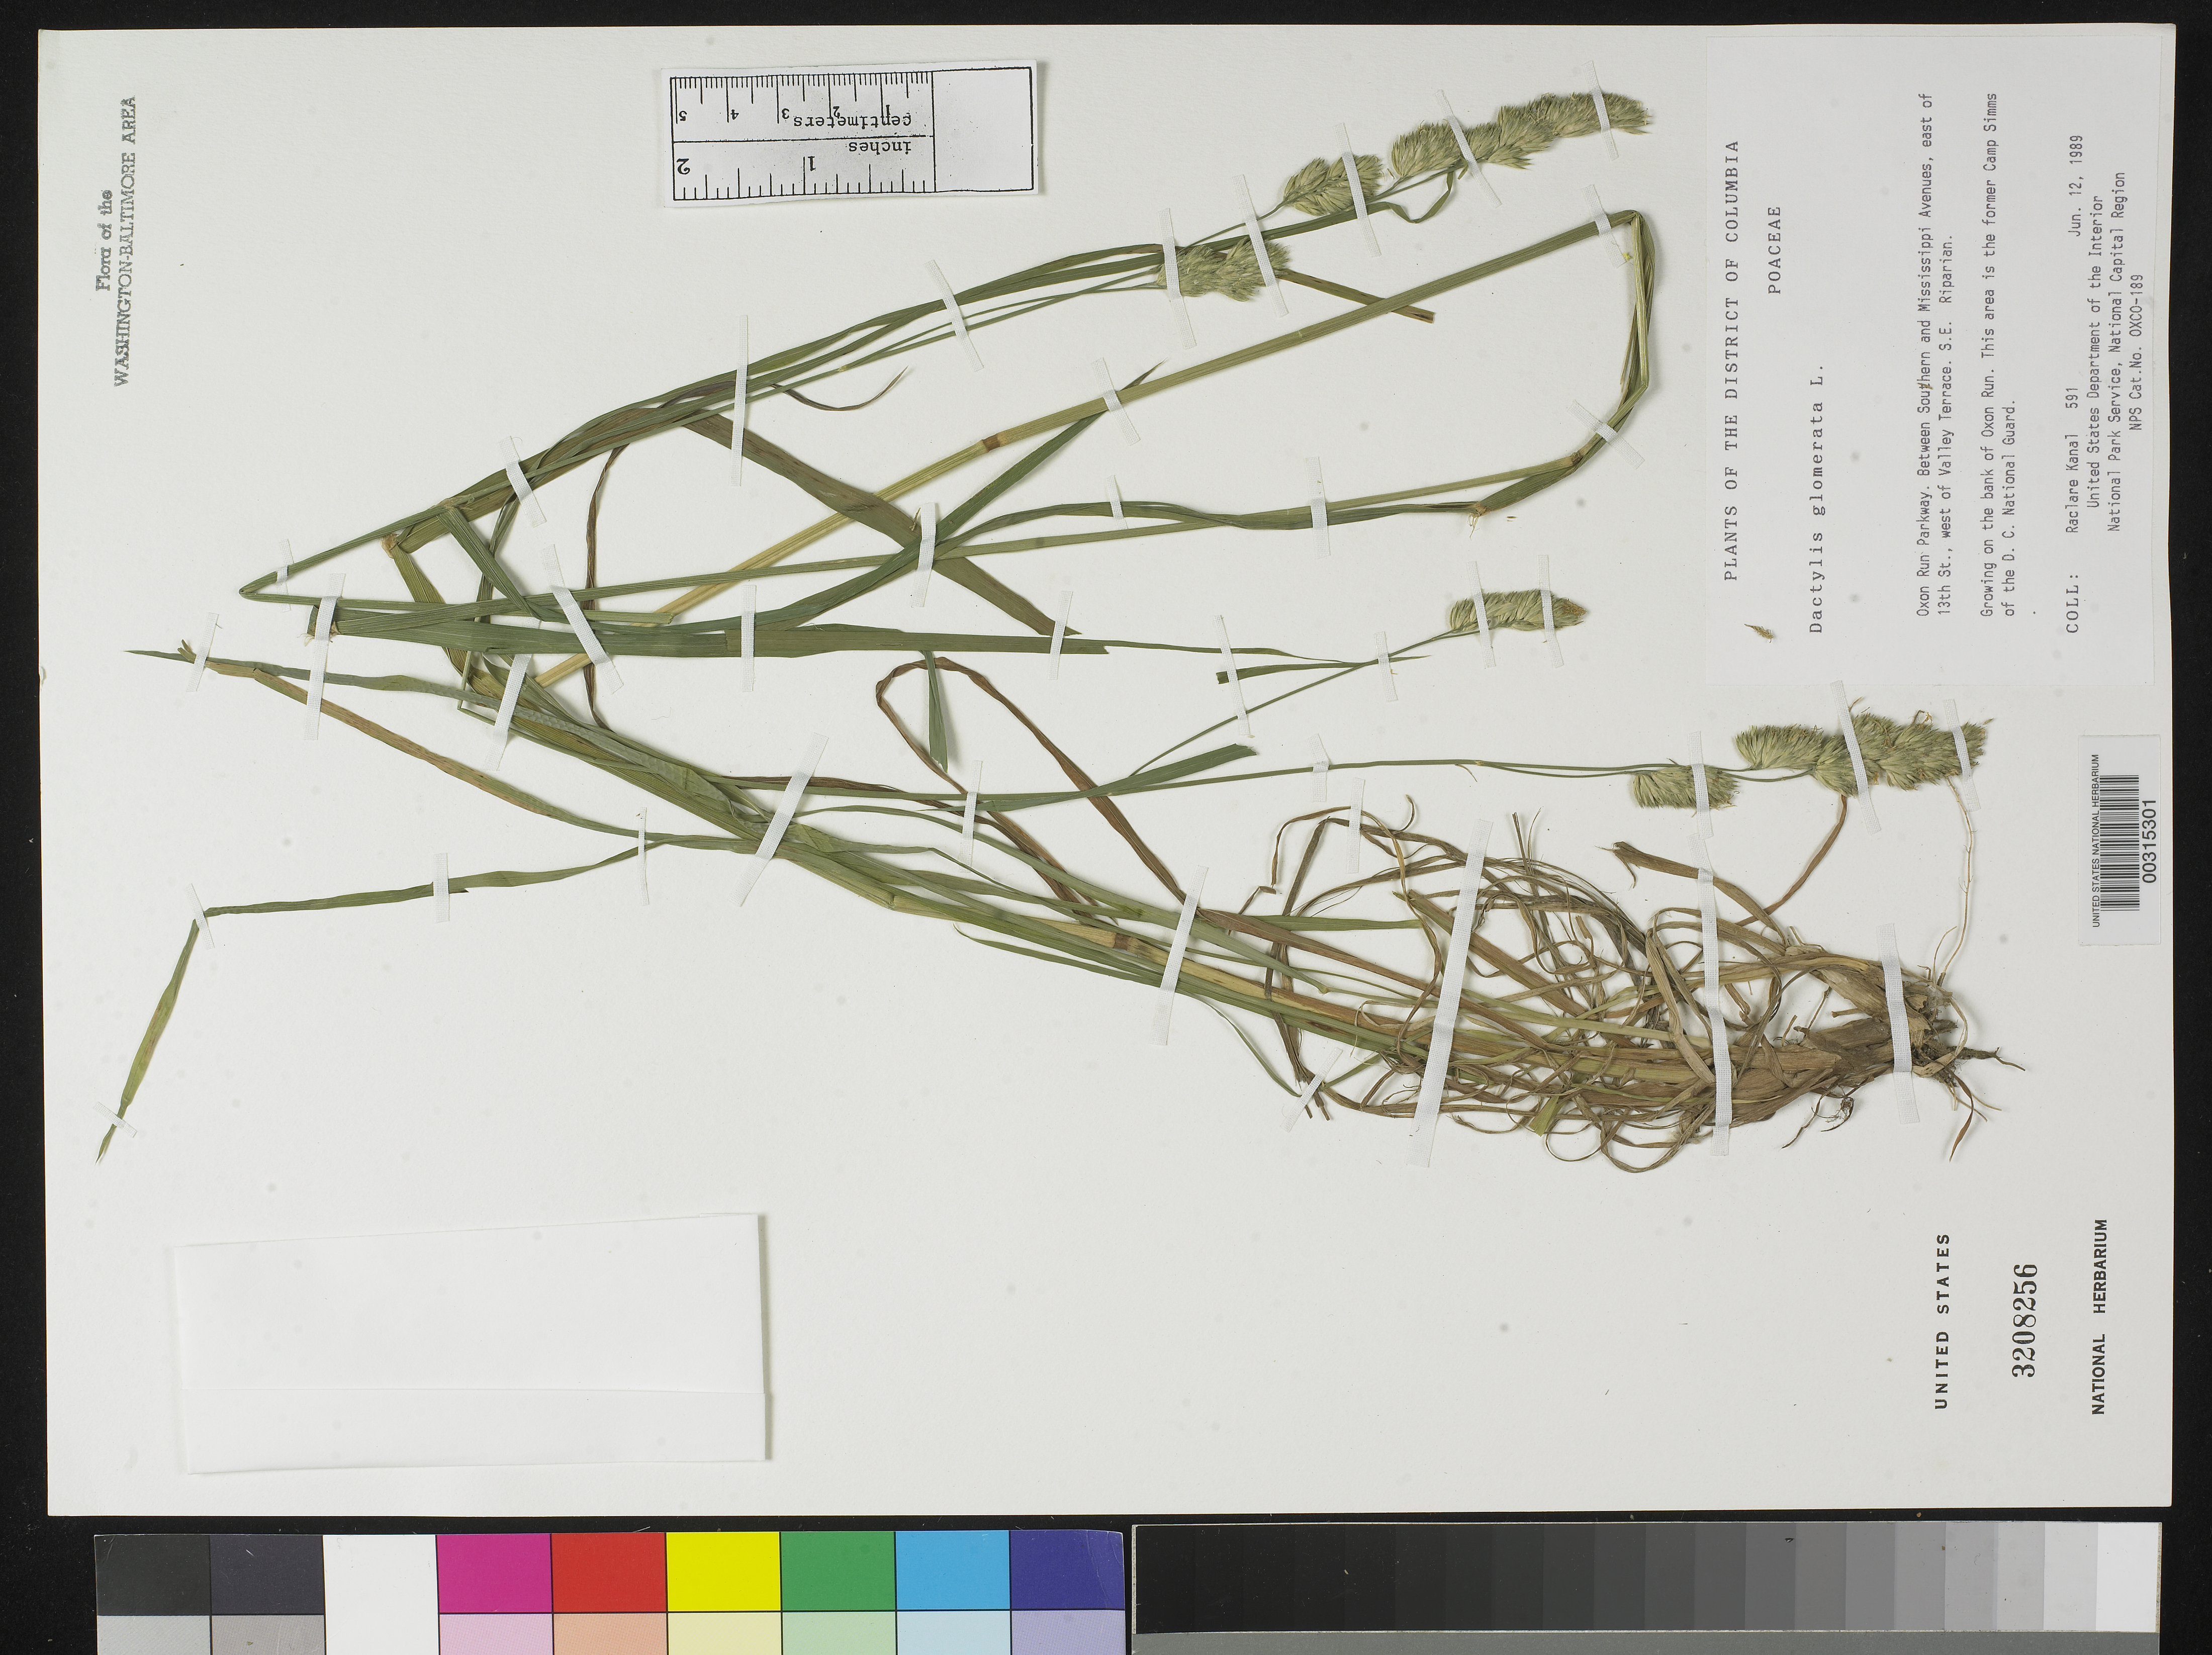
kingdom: Plantae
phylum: Tracheophyta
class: Liliopsida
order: Poales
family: Poaceae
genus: Dactylis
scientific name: Dactylis glomerata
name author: L.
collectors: R. Kanal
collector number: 591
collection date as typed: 12 Jun 1989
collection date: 1989-06-12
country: United States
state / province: District of Columbia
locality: Oxon Run Parkway, between Southern Ave and Mississippi Ave, E of 13th St and W of Valley Terrace, SE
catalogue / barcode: US 3208256